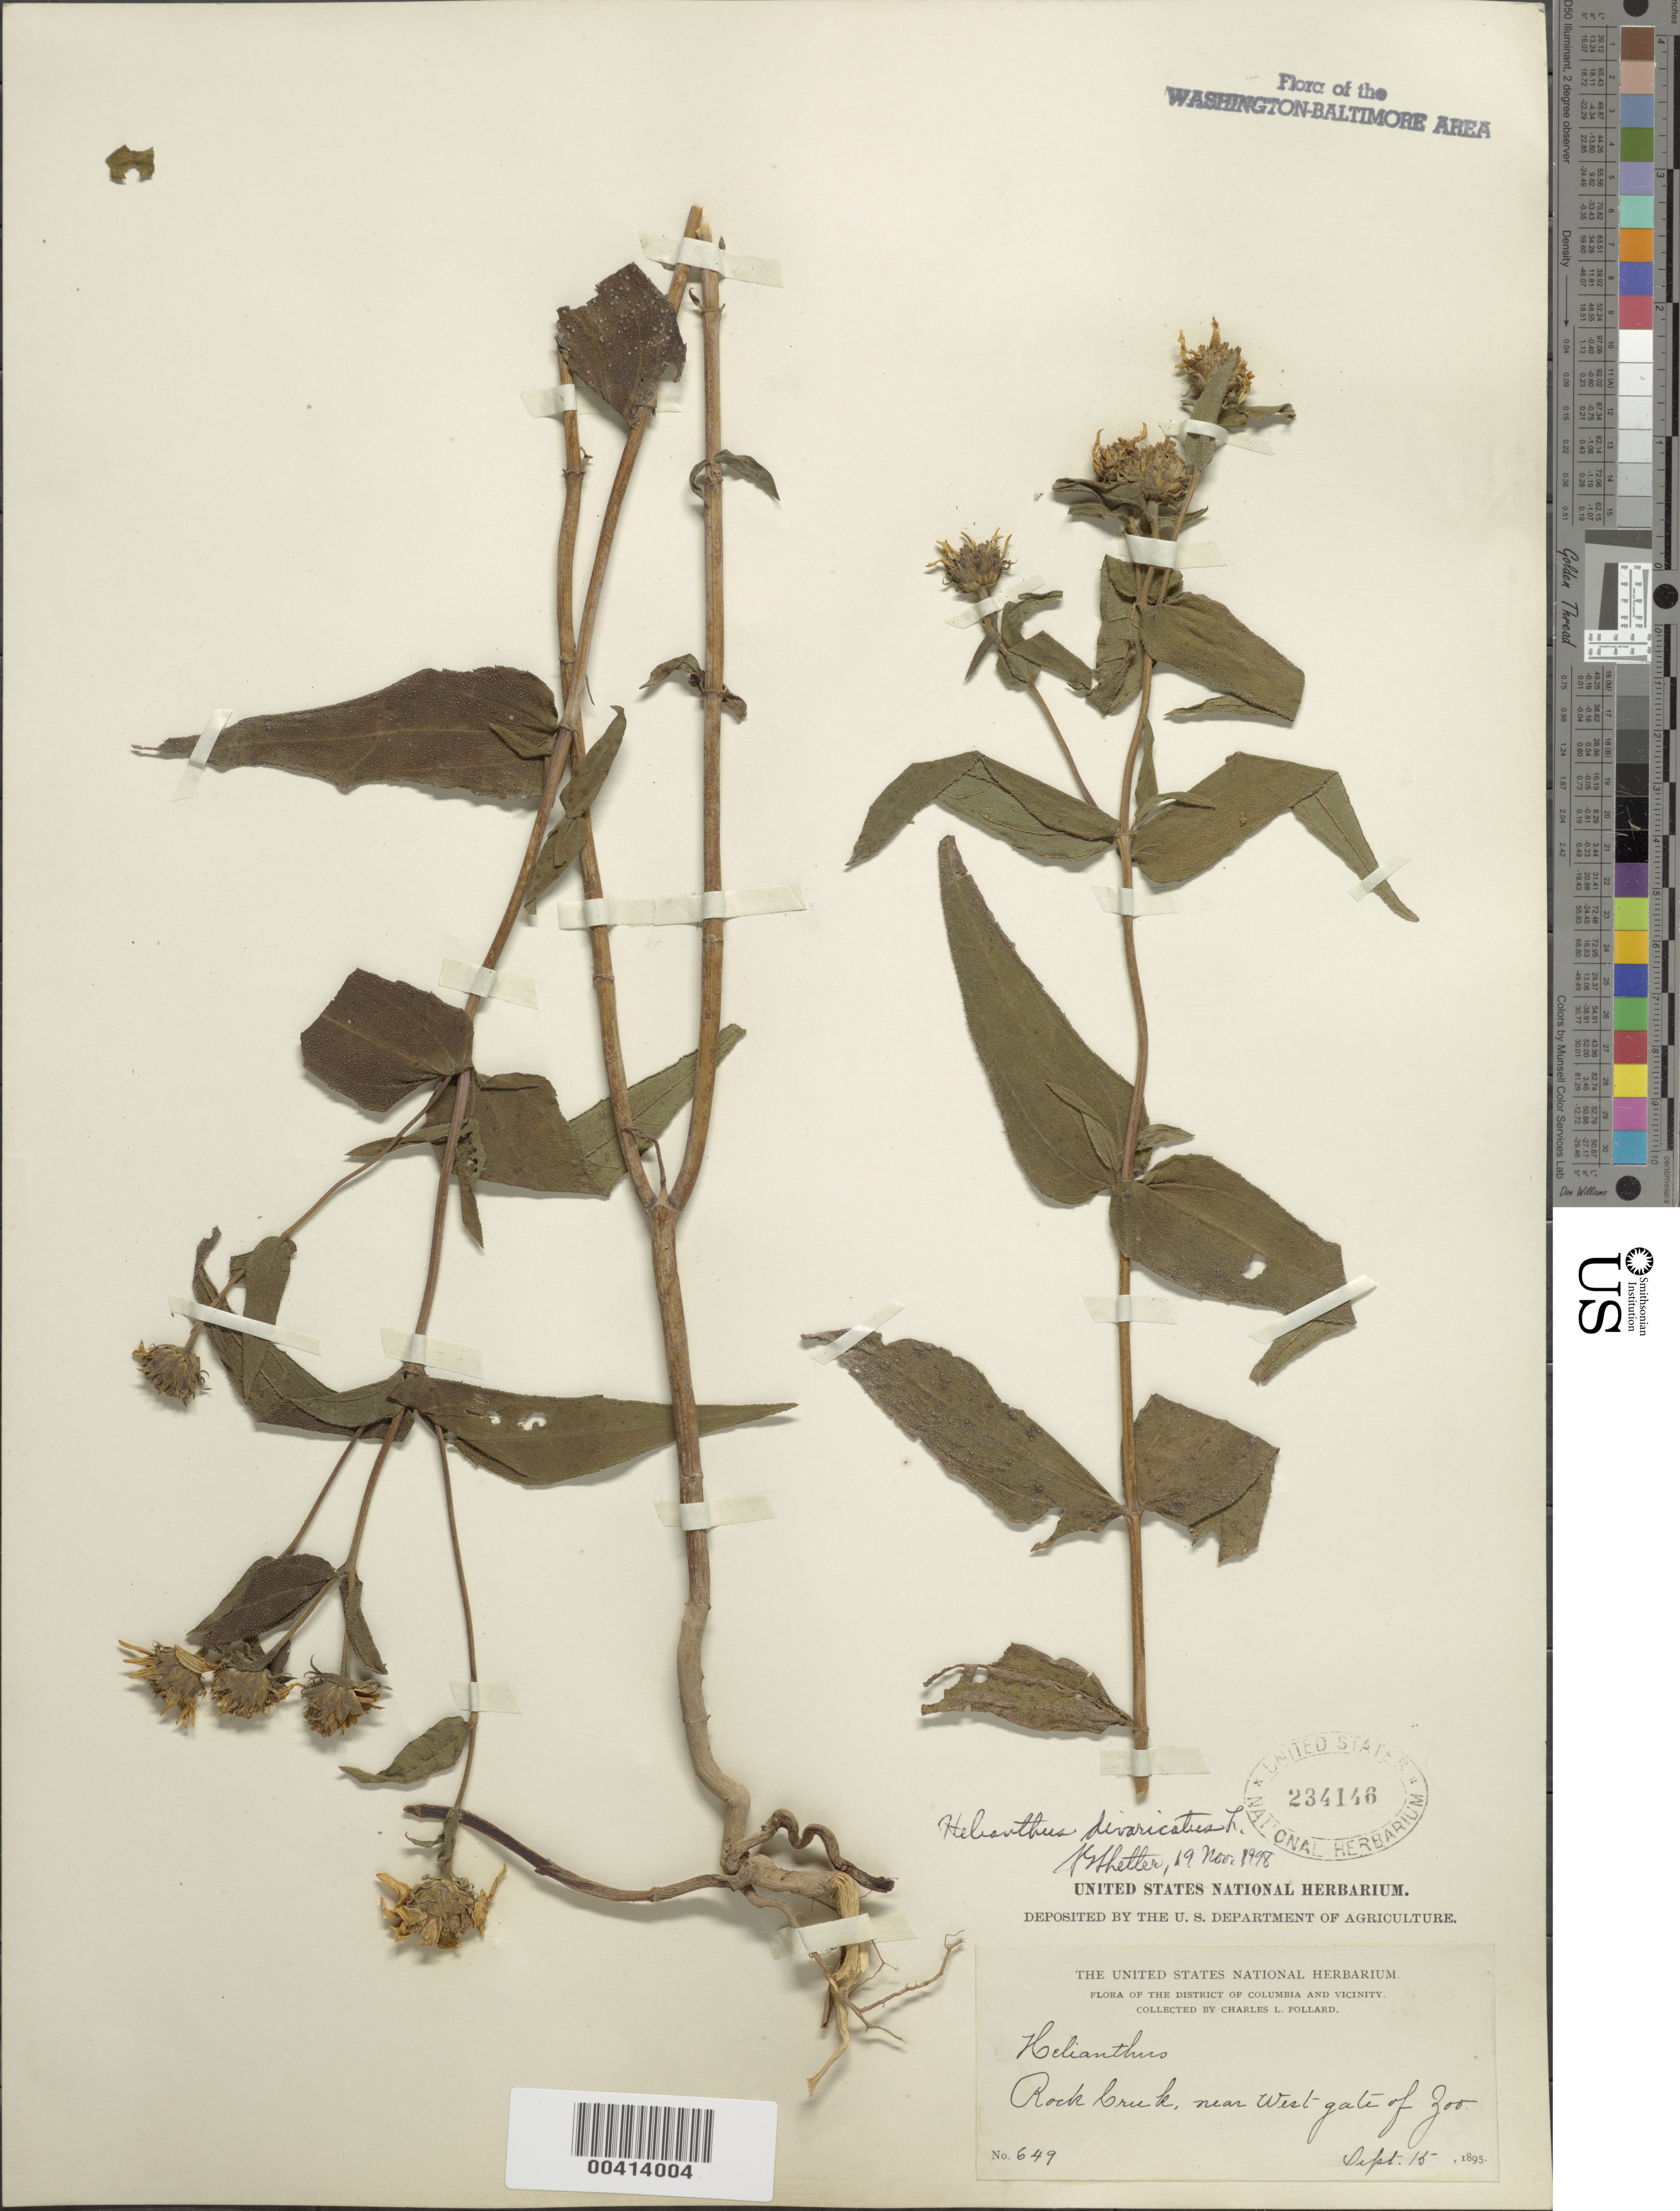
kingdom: Plantae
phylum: Tracheophyta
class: Magnoliopsida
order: Asterales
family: Asteraceae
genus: Helianthus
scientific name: Helianthus divaricatus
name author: L.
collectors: C. L. Pollard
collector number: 649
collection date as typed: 15 Sep 1895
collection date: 1895-09-15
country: United States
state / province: District of Columbia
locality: Rock Creek, west gate of Zoo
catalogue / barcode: US 234146